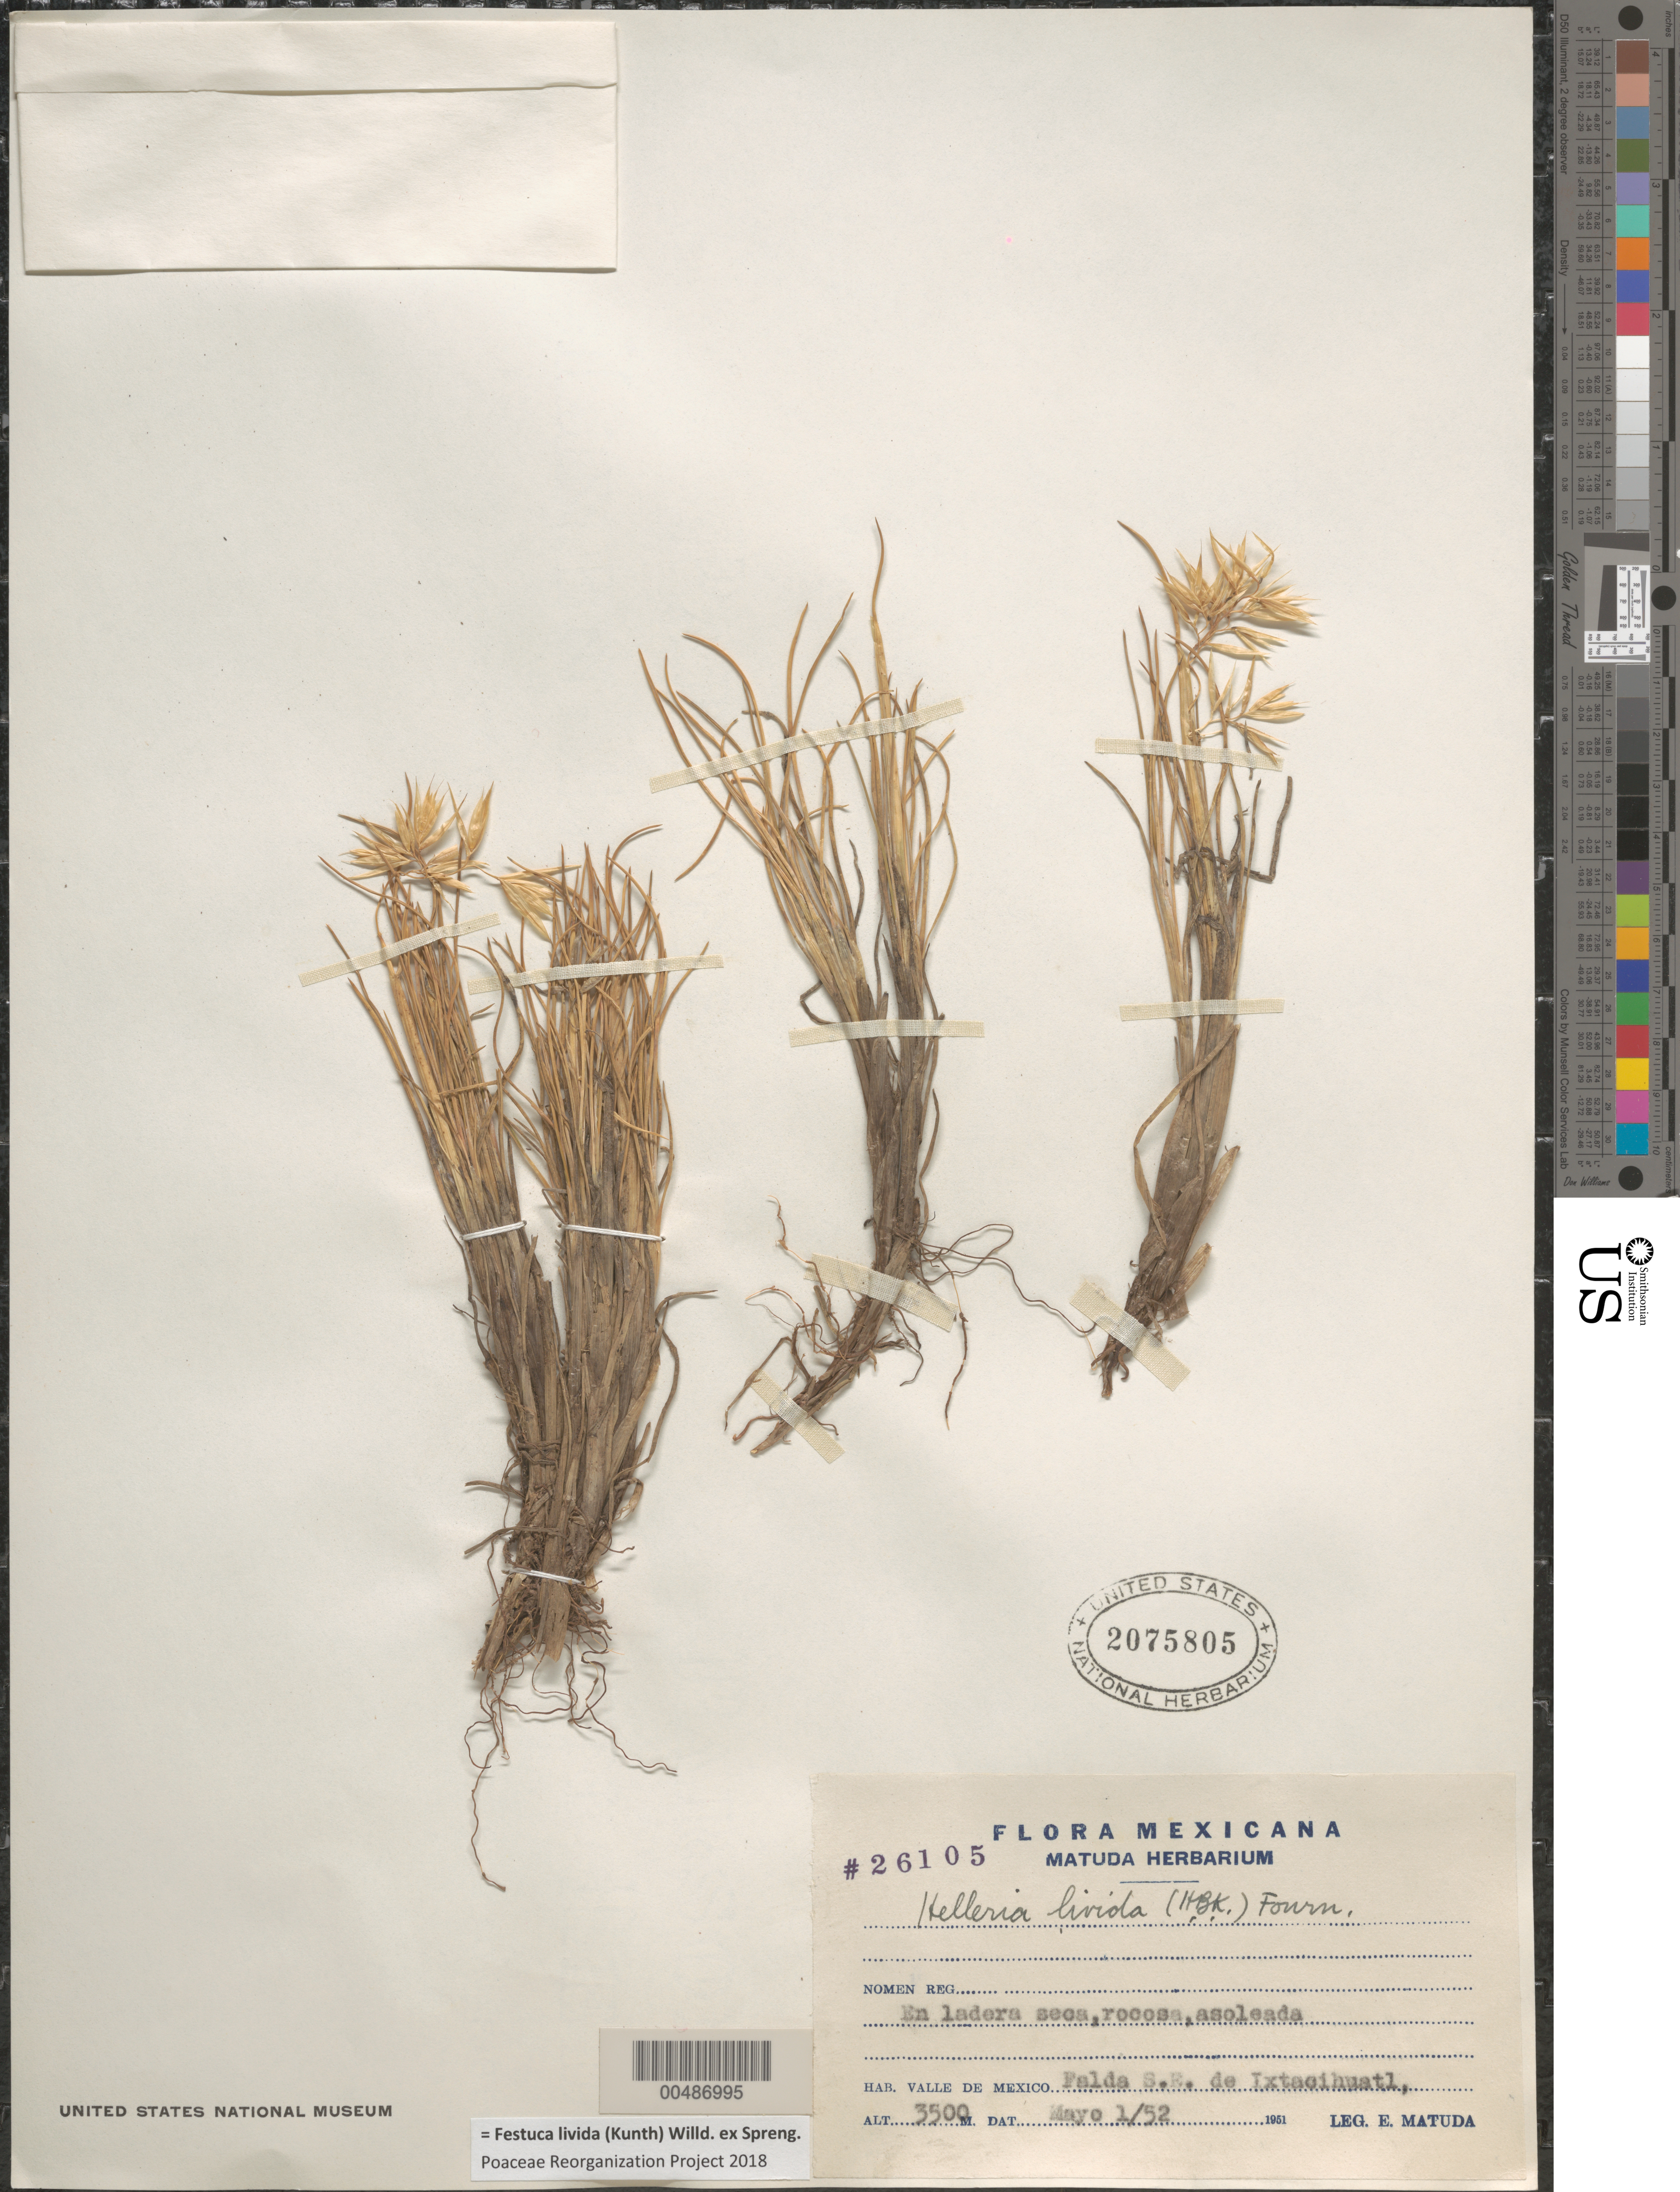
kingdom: Plantae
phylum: Tracheophyta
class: Liliopsida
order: Poales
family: Poaceae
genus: Festuca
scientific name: Festuca livida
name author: (Kunth) Willd.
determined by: Poaceae Reorganization Project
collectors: E. Matuda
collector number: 26105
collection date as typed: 1 May 1952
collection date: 1952-05-01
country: Mexico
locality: Valle de Mexico, falda SE de Ixtacihuatl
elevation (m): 3500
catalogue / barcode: US 2075805